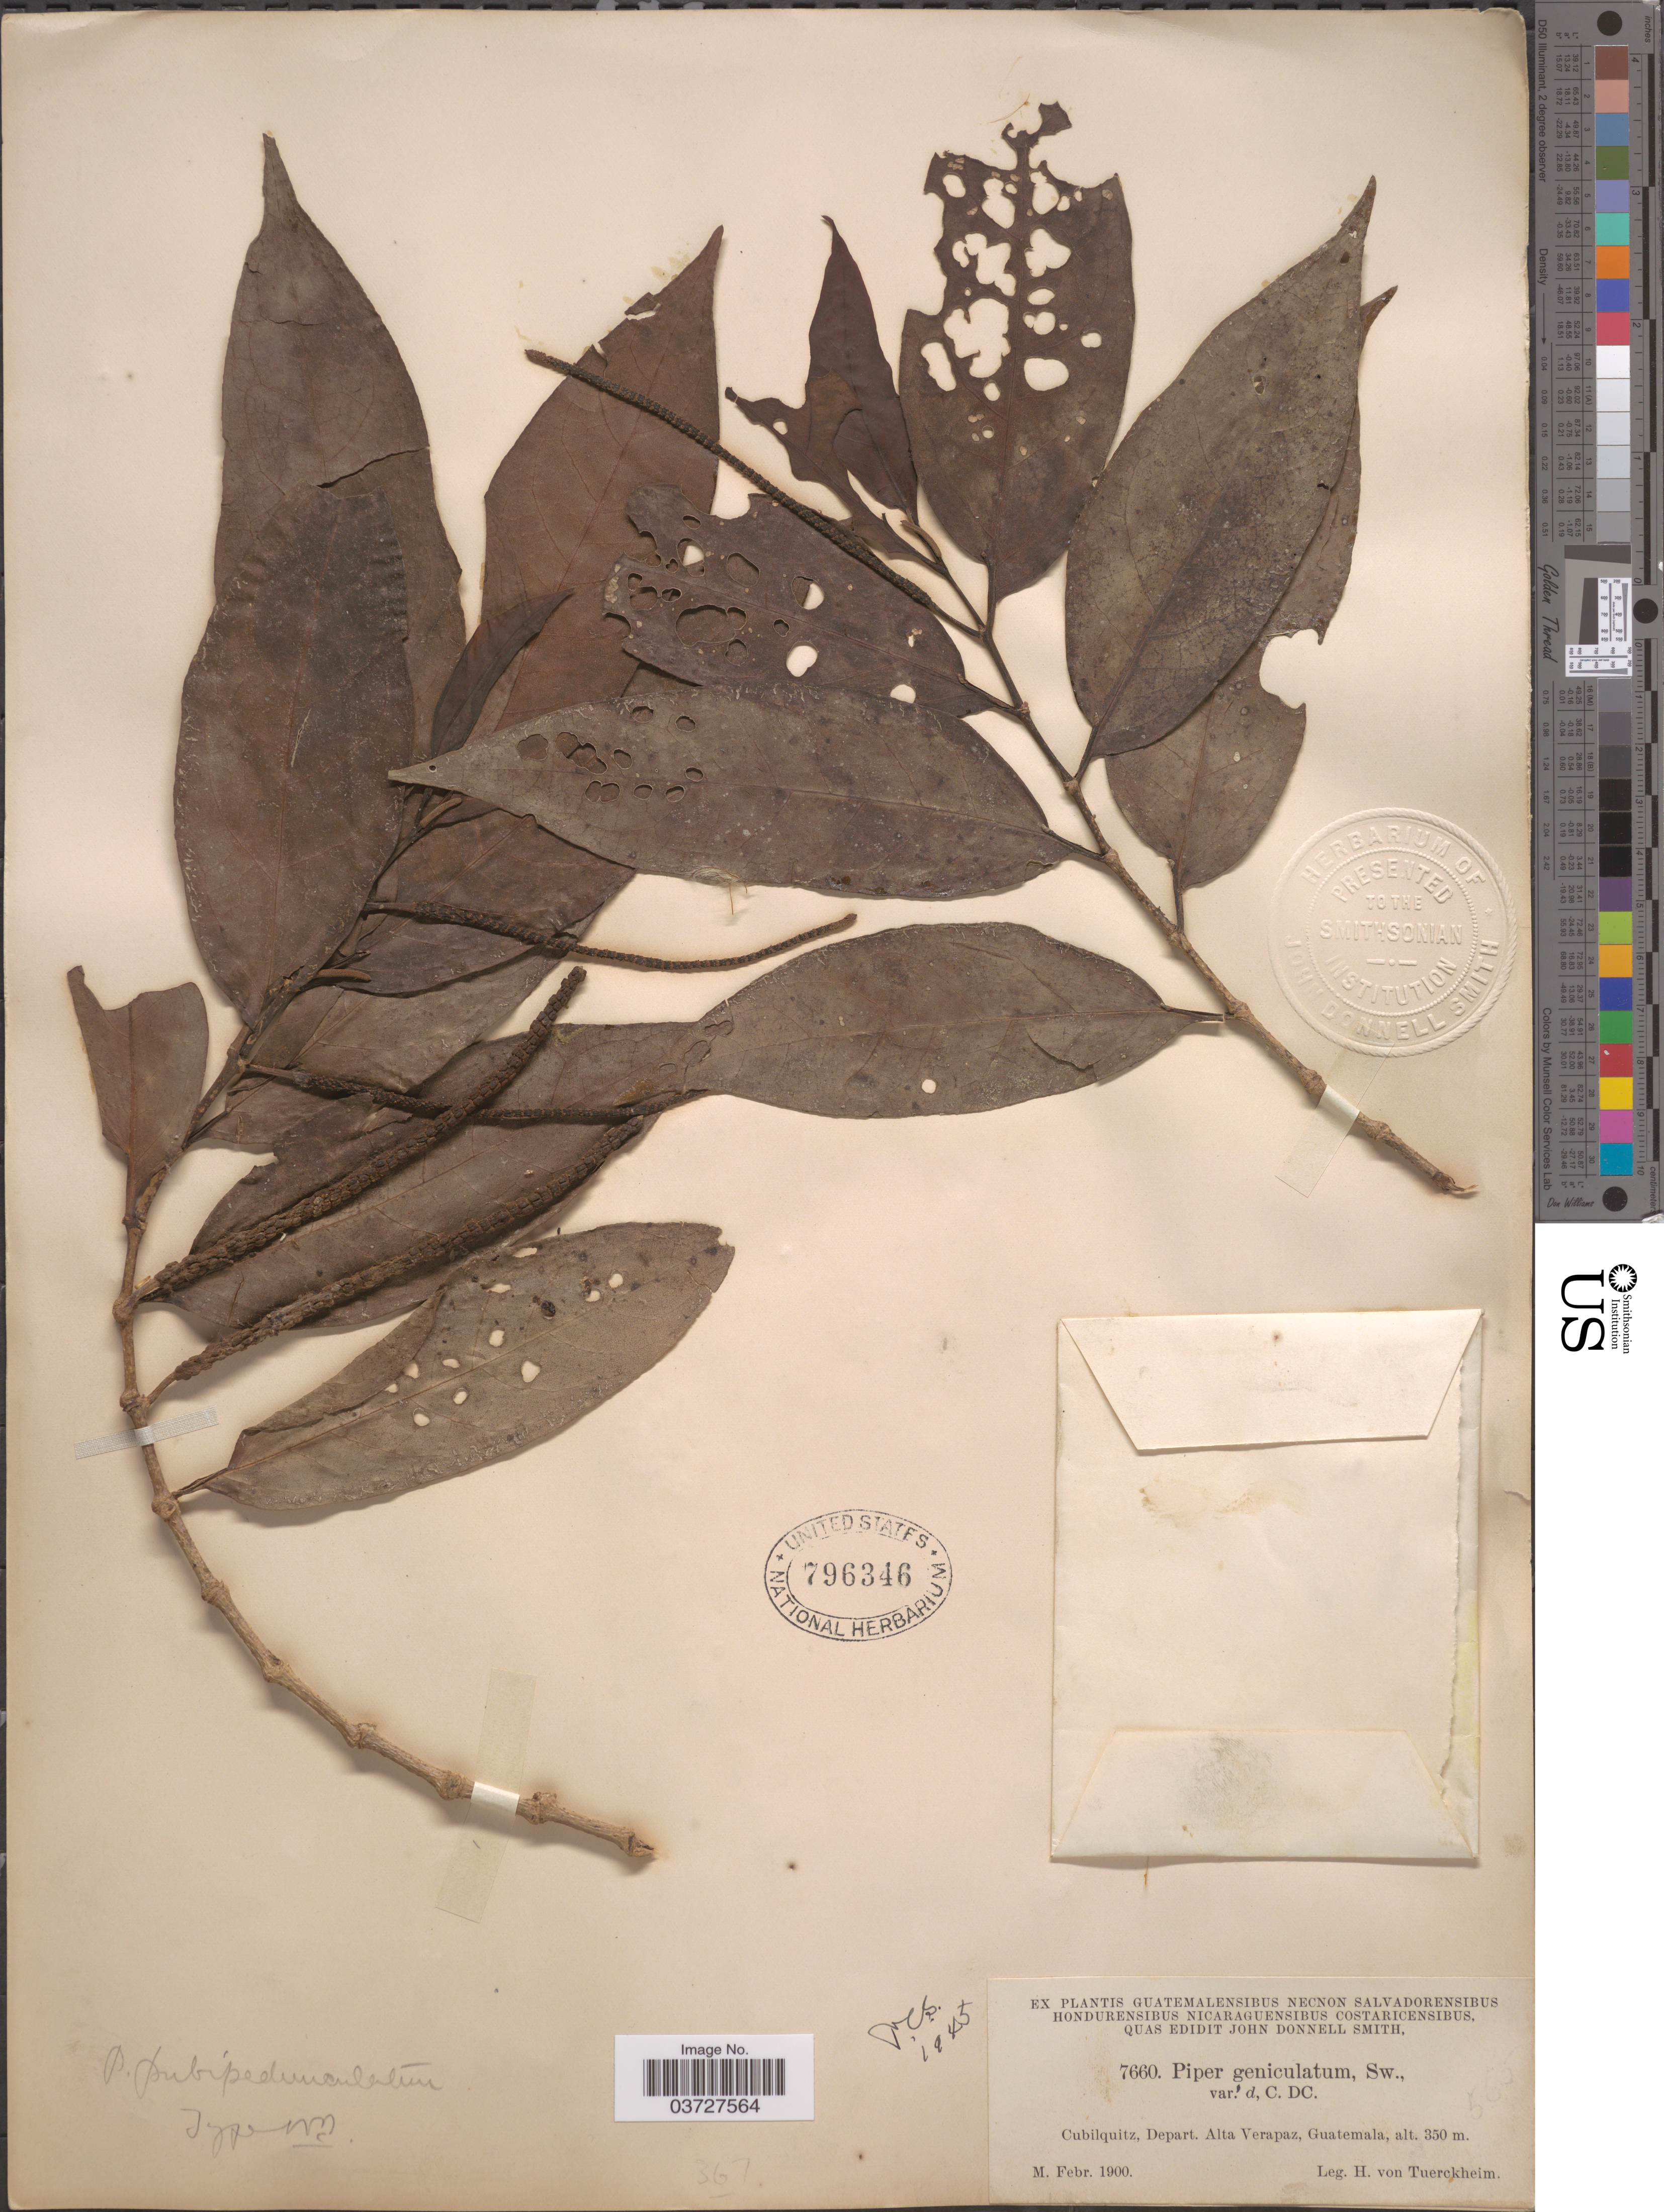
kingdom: Plantae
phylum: Tracheophyta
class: Magnoliopsida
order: Piperales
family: Piperaceae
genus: Piper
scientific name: Piper geniculatum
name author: Sw.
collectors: H. von Türckheim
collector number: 7660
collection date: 1900-02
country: Guatemala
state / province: Alta Verapaz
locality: Cubilquitz, Depart. Alta Verapaz.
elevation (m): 350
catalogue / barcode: US 796346